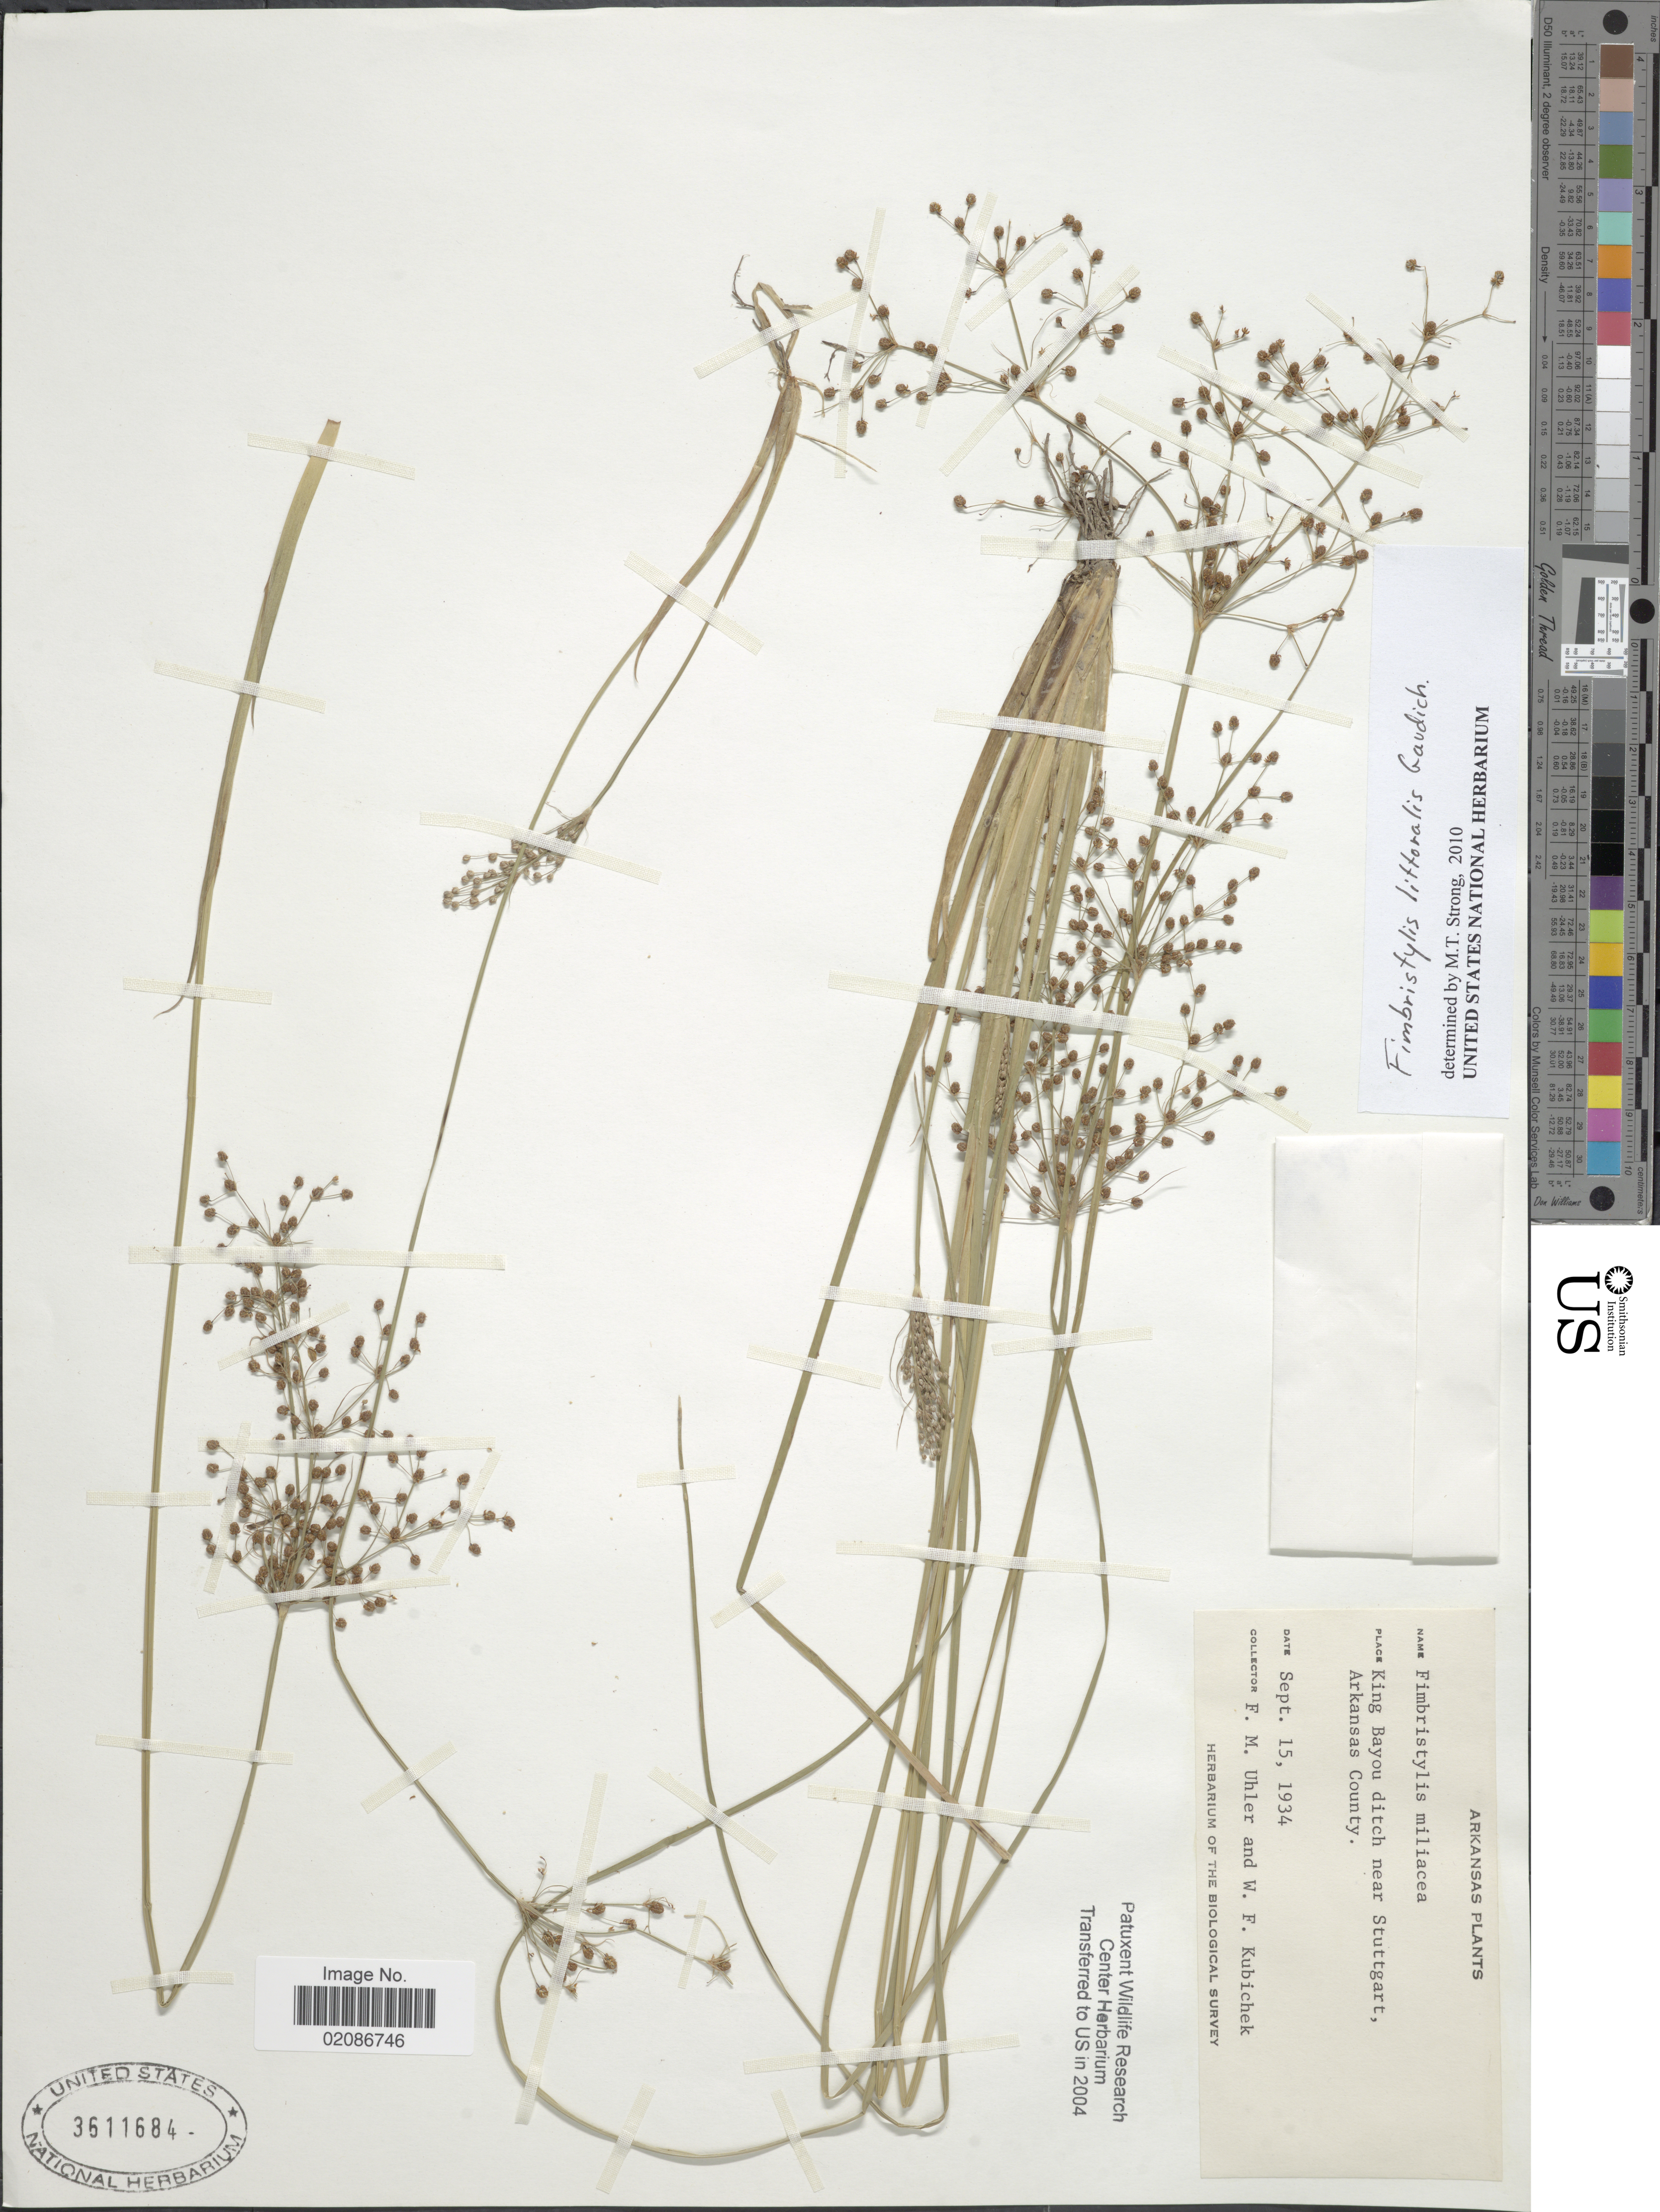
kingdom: Plantae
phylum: Tracheophyta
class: Liliopsida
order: Poales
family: Cyperaceae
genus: Fimbristylis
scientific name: Fimbristylis littoralis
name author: Gaudich.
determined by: Strong, M. T., (US), Smithsonian Institution - National Museum of Natural History (UNITED STATES)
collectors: F. M. Uhler & W. Kubichek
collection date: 1934-09-15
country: United States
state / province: Arkansas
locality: King Bayou ditch near Stuttgart, Arkansas County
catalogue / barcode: US 3611684